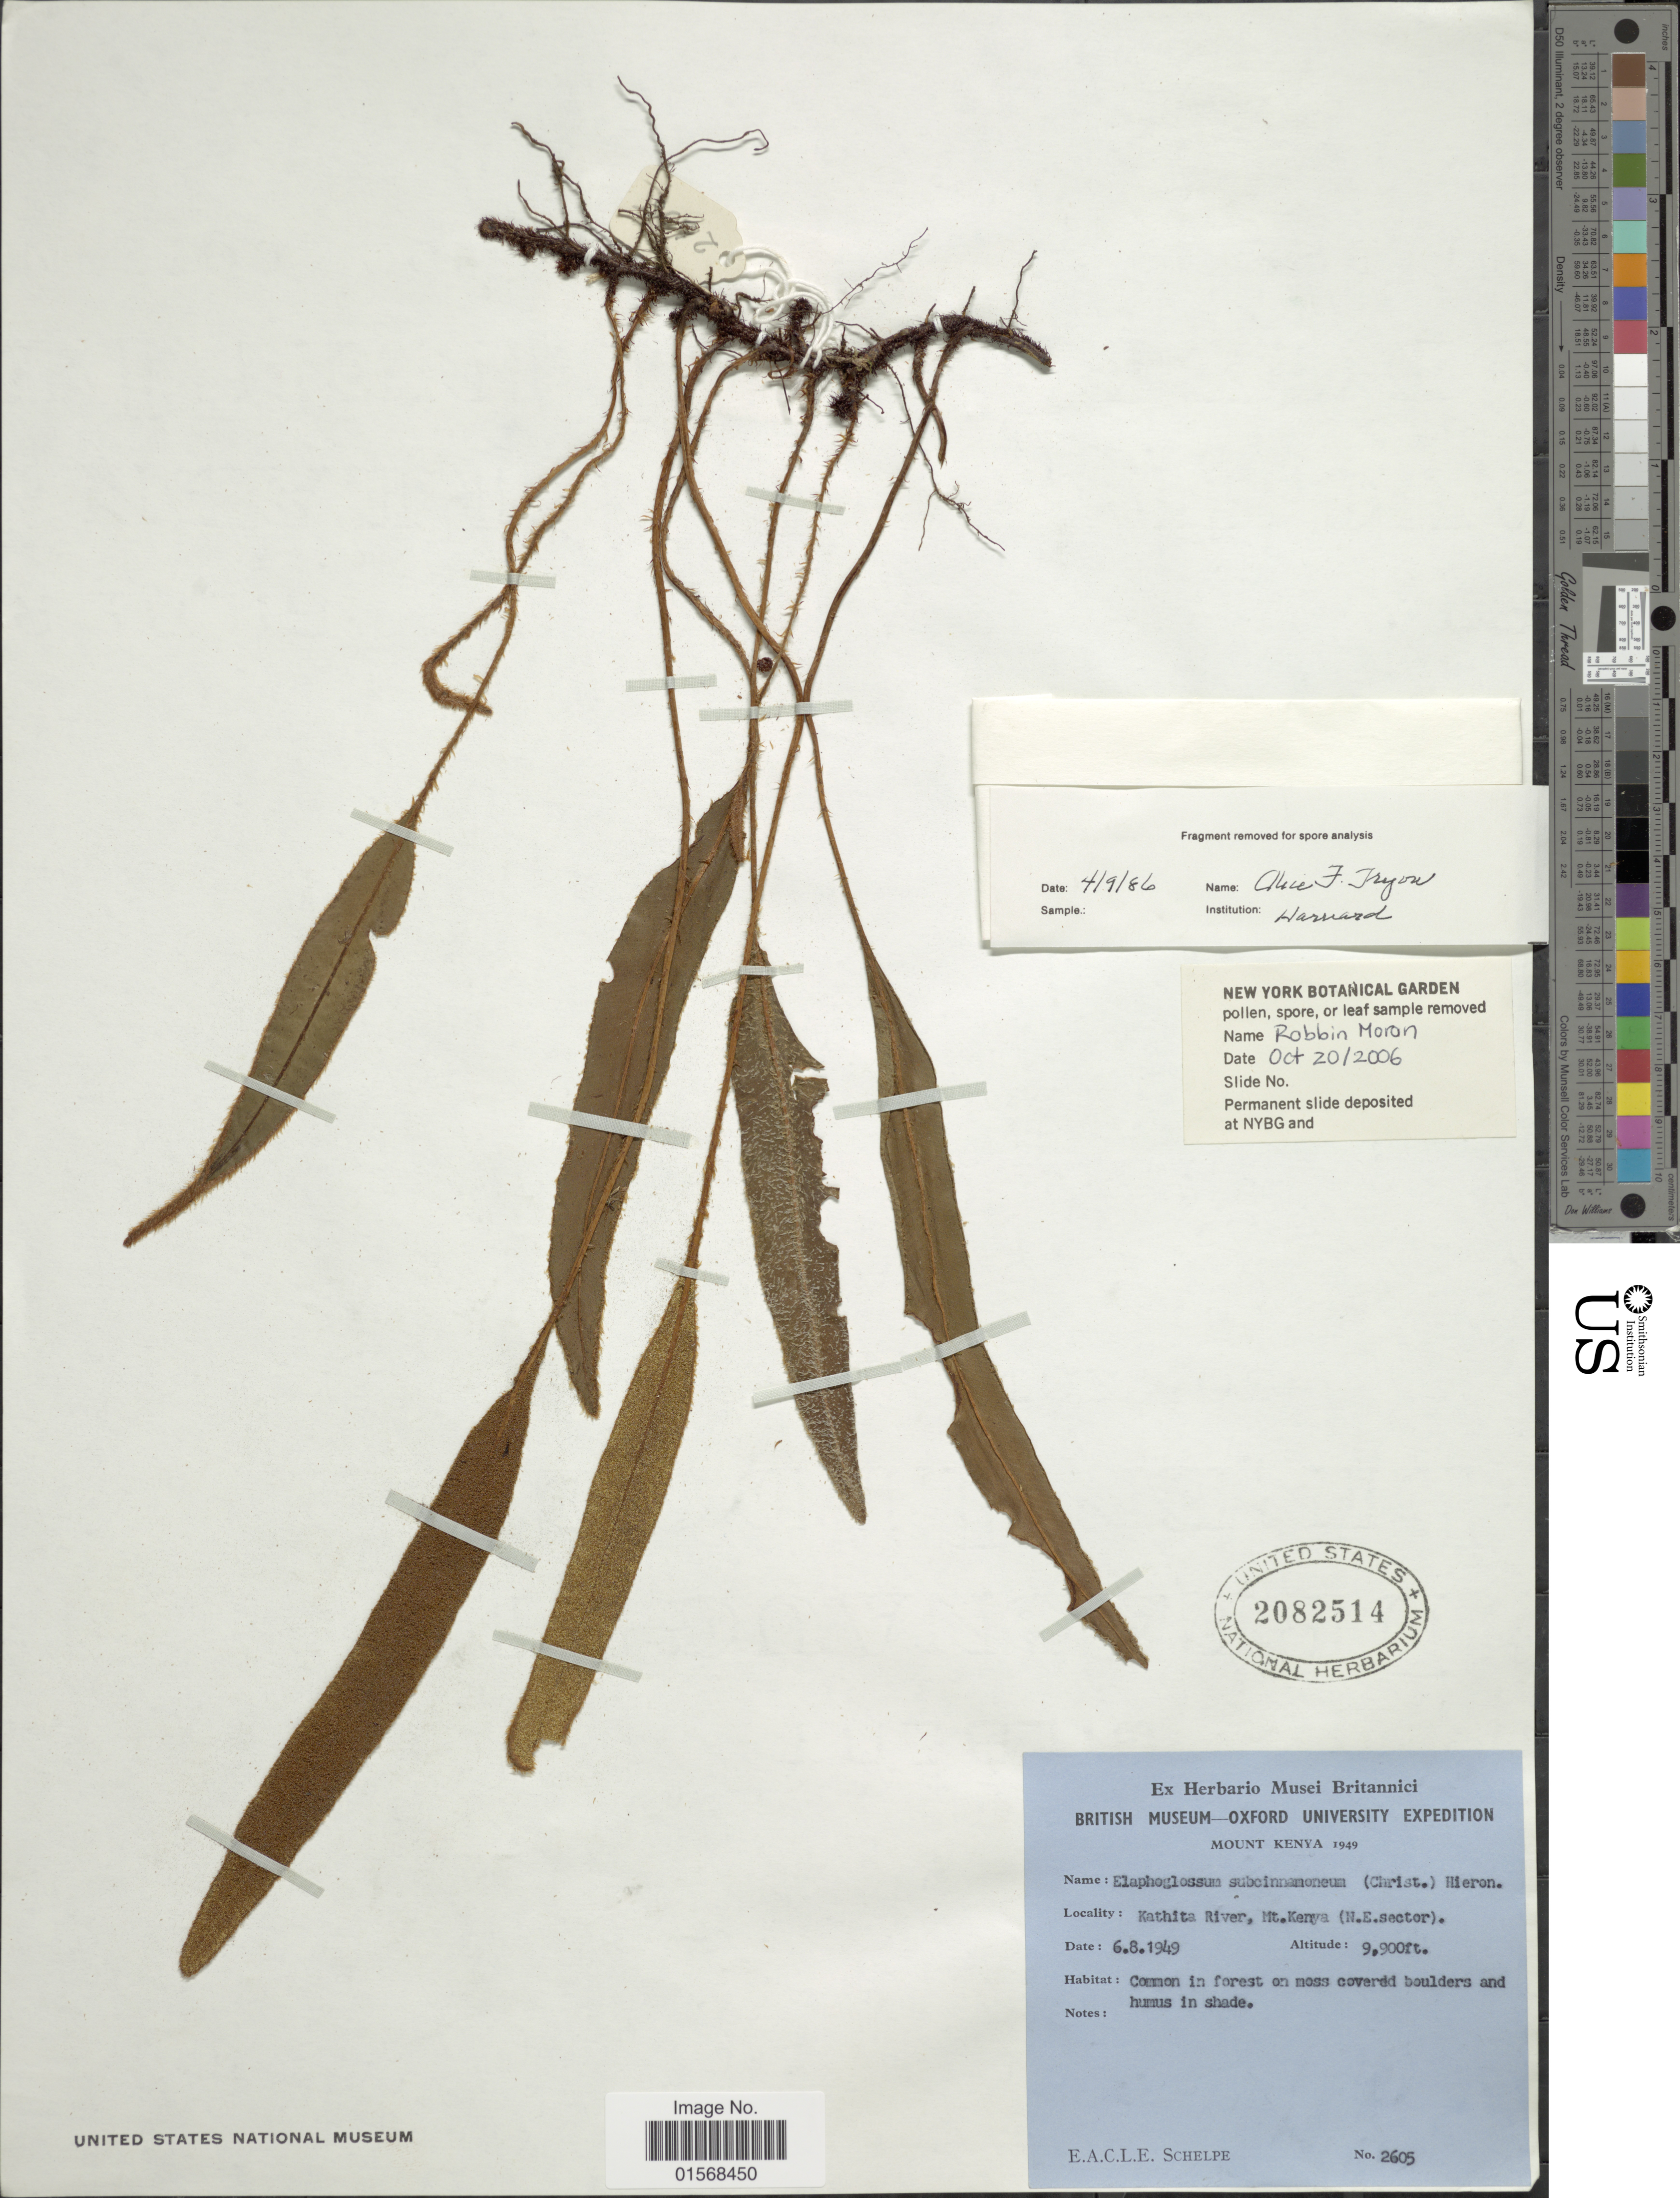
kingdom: Plantae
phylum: Tracheophyta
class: Polypodiopsida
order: Polypodiales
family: Dryopteridaceae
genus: Elaphoglossum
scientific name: Elaphoglossum subcinnamomeum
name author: Hieron.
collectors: E. A. C. L. E. Schelpe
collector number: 2605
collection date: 1949-08-06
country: Kenya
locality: Mount Kenya. Kathita River, Mt. Kenya (N.E. sector).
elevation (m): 3018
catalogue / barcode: US 2082514